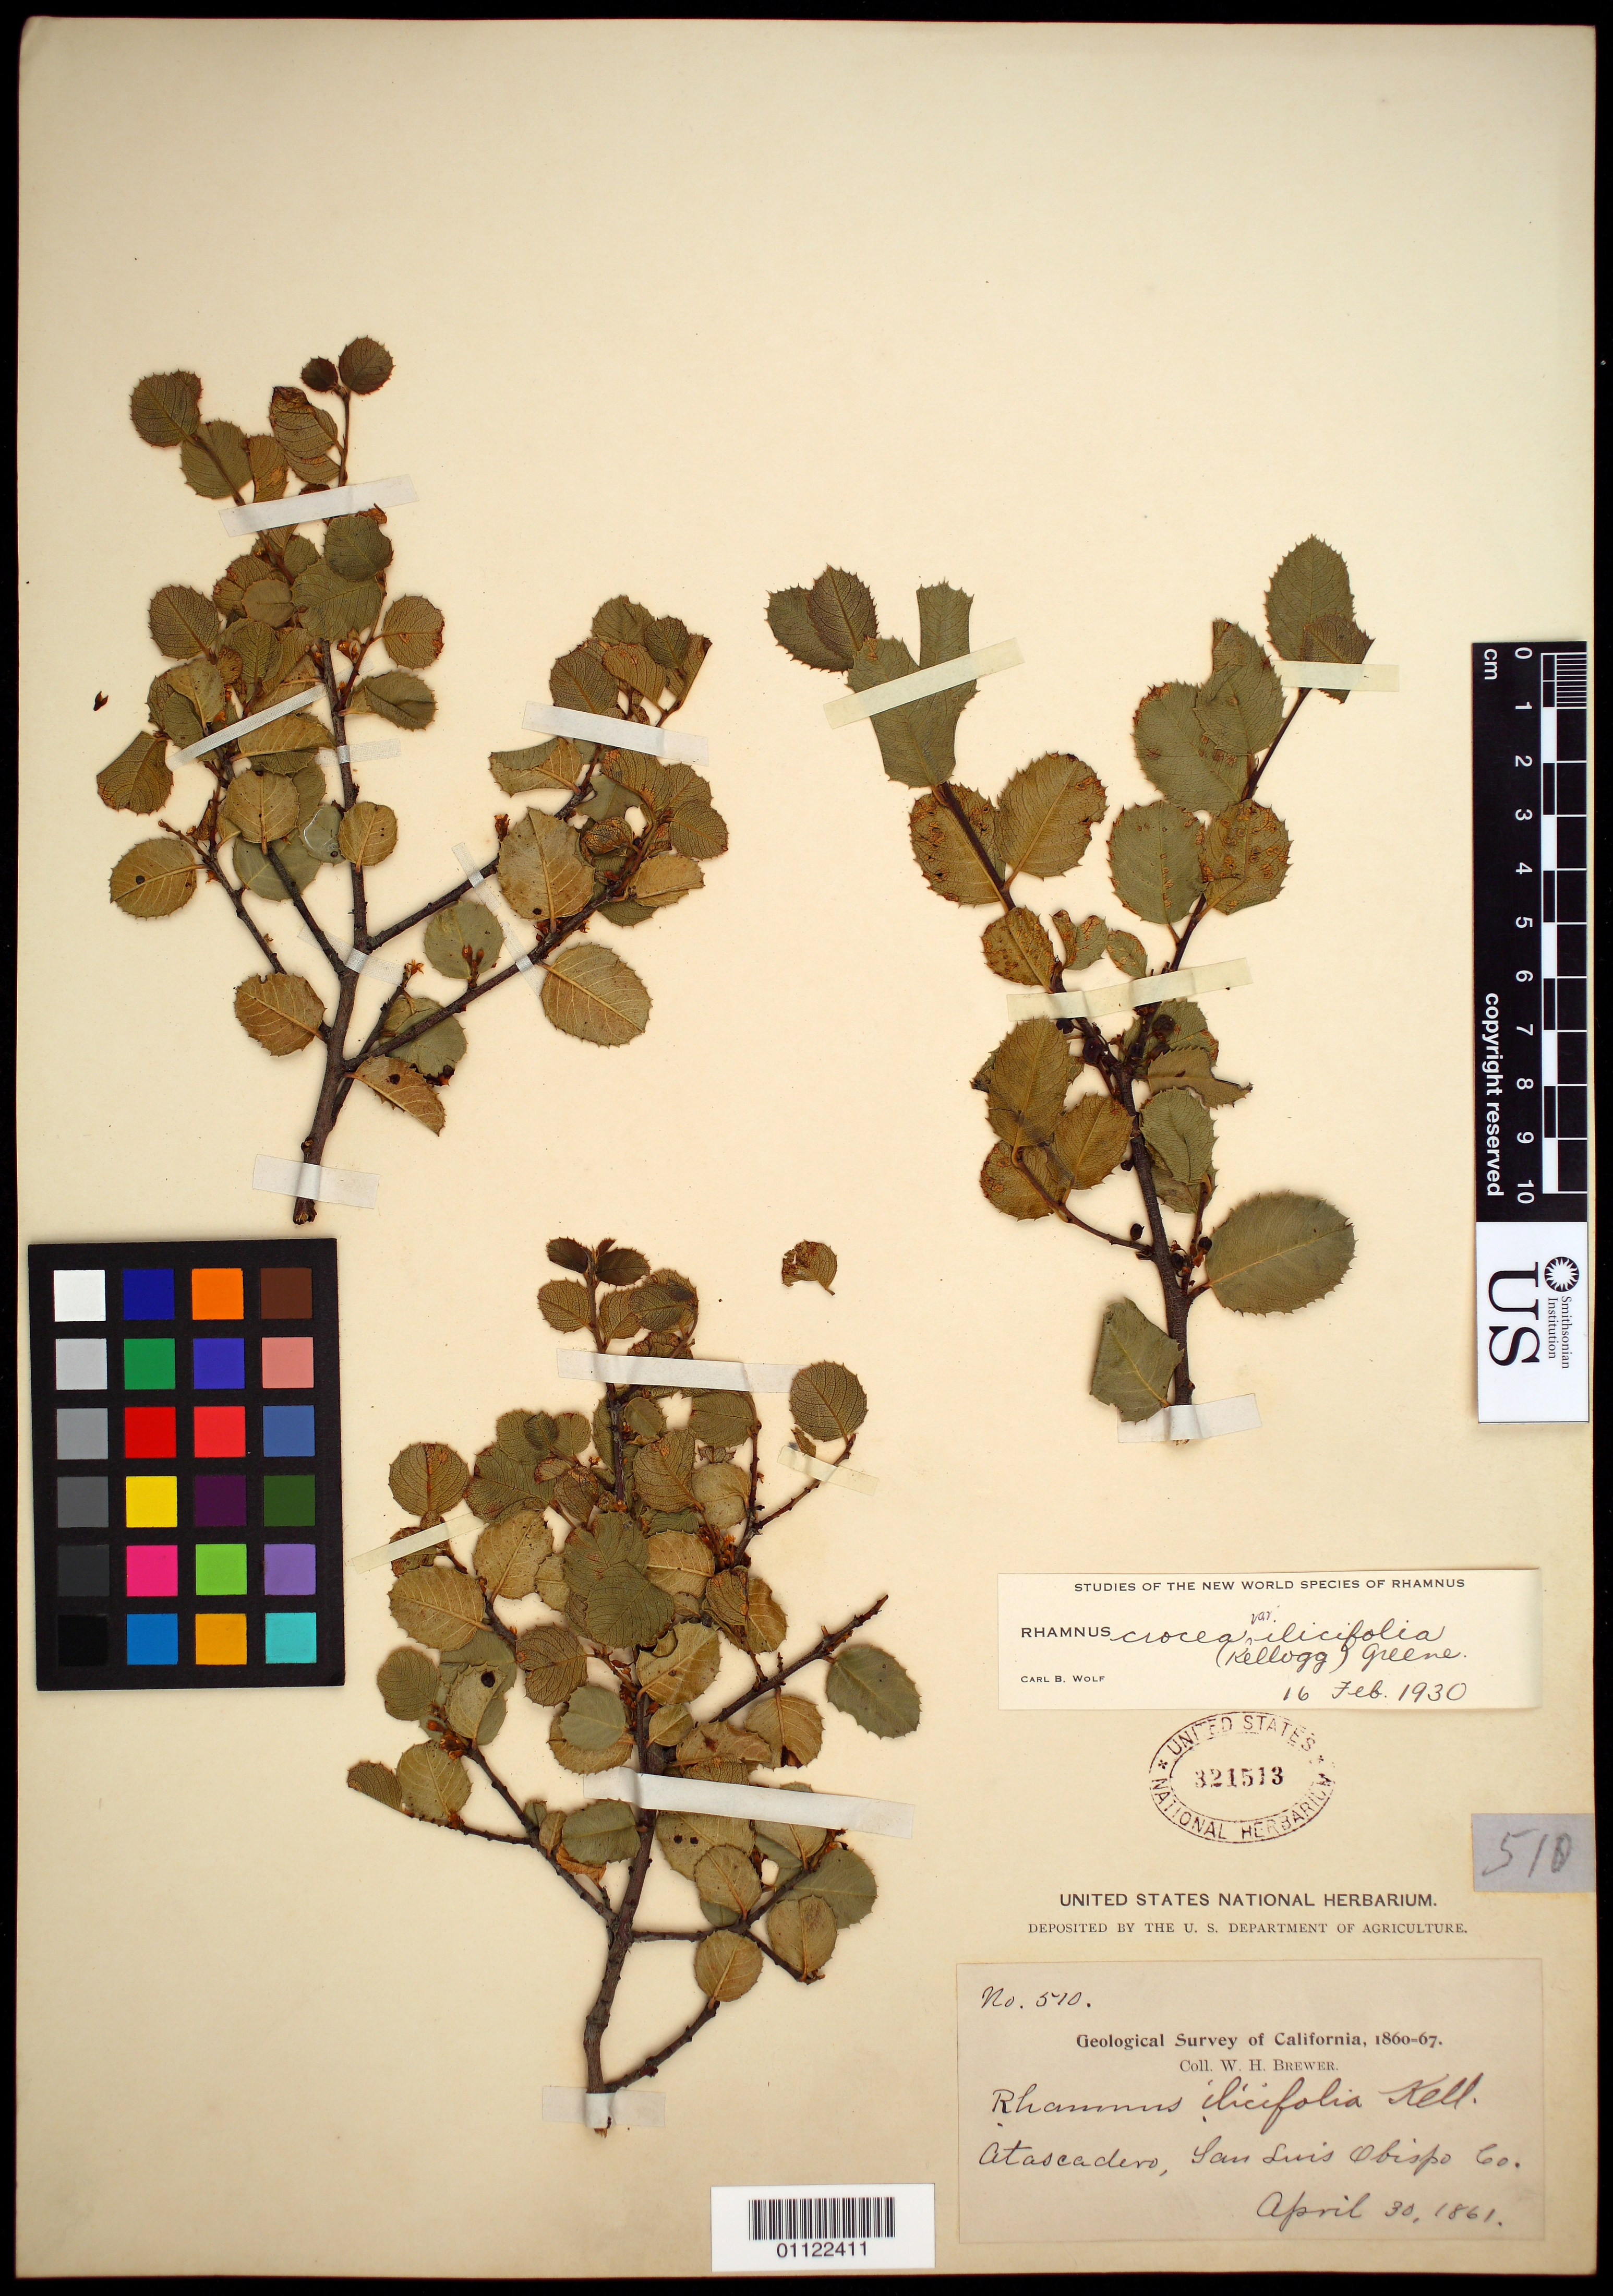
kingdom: Plantae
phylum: Tracheophyta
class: Magnoliopsida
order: Rosales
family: Rhamnaceae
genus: Rhamnus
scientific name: Rhamnus crocea var. ilicifolia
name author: (Kellogg) Greene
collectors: W. H. Brewer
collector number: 510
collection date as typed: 30 Apr 1861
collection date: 1861-04-30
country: United States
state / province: California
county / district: San Luis Obispo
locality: Atascadero.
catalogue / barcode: US 321513